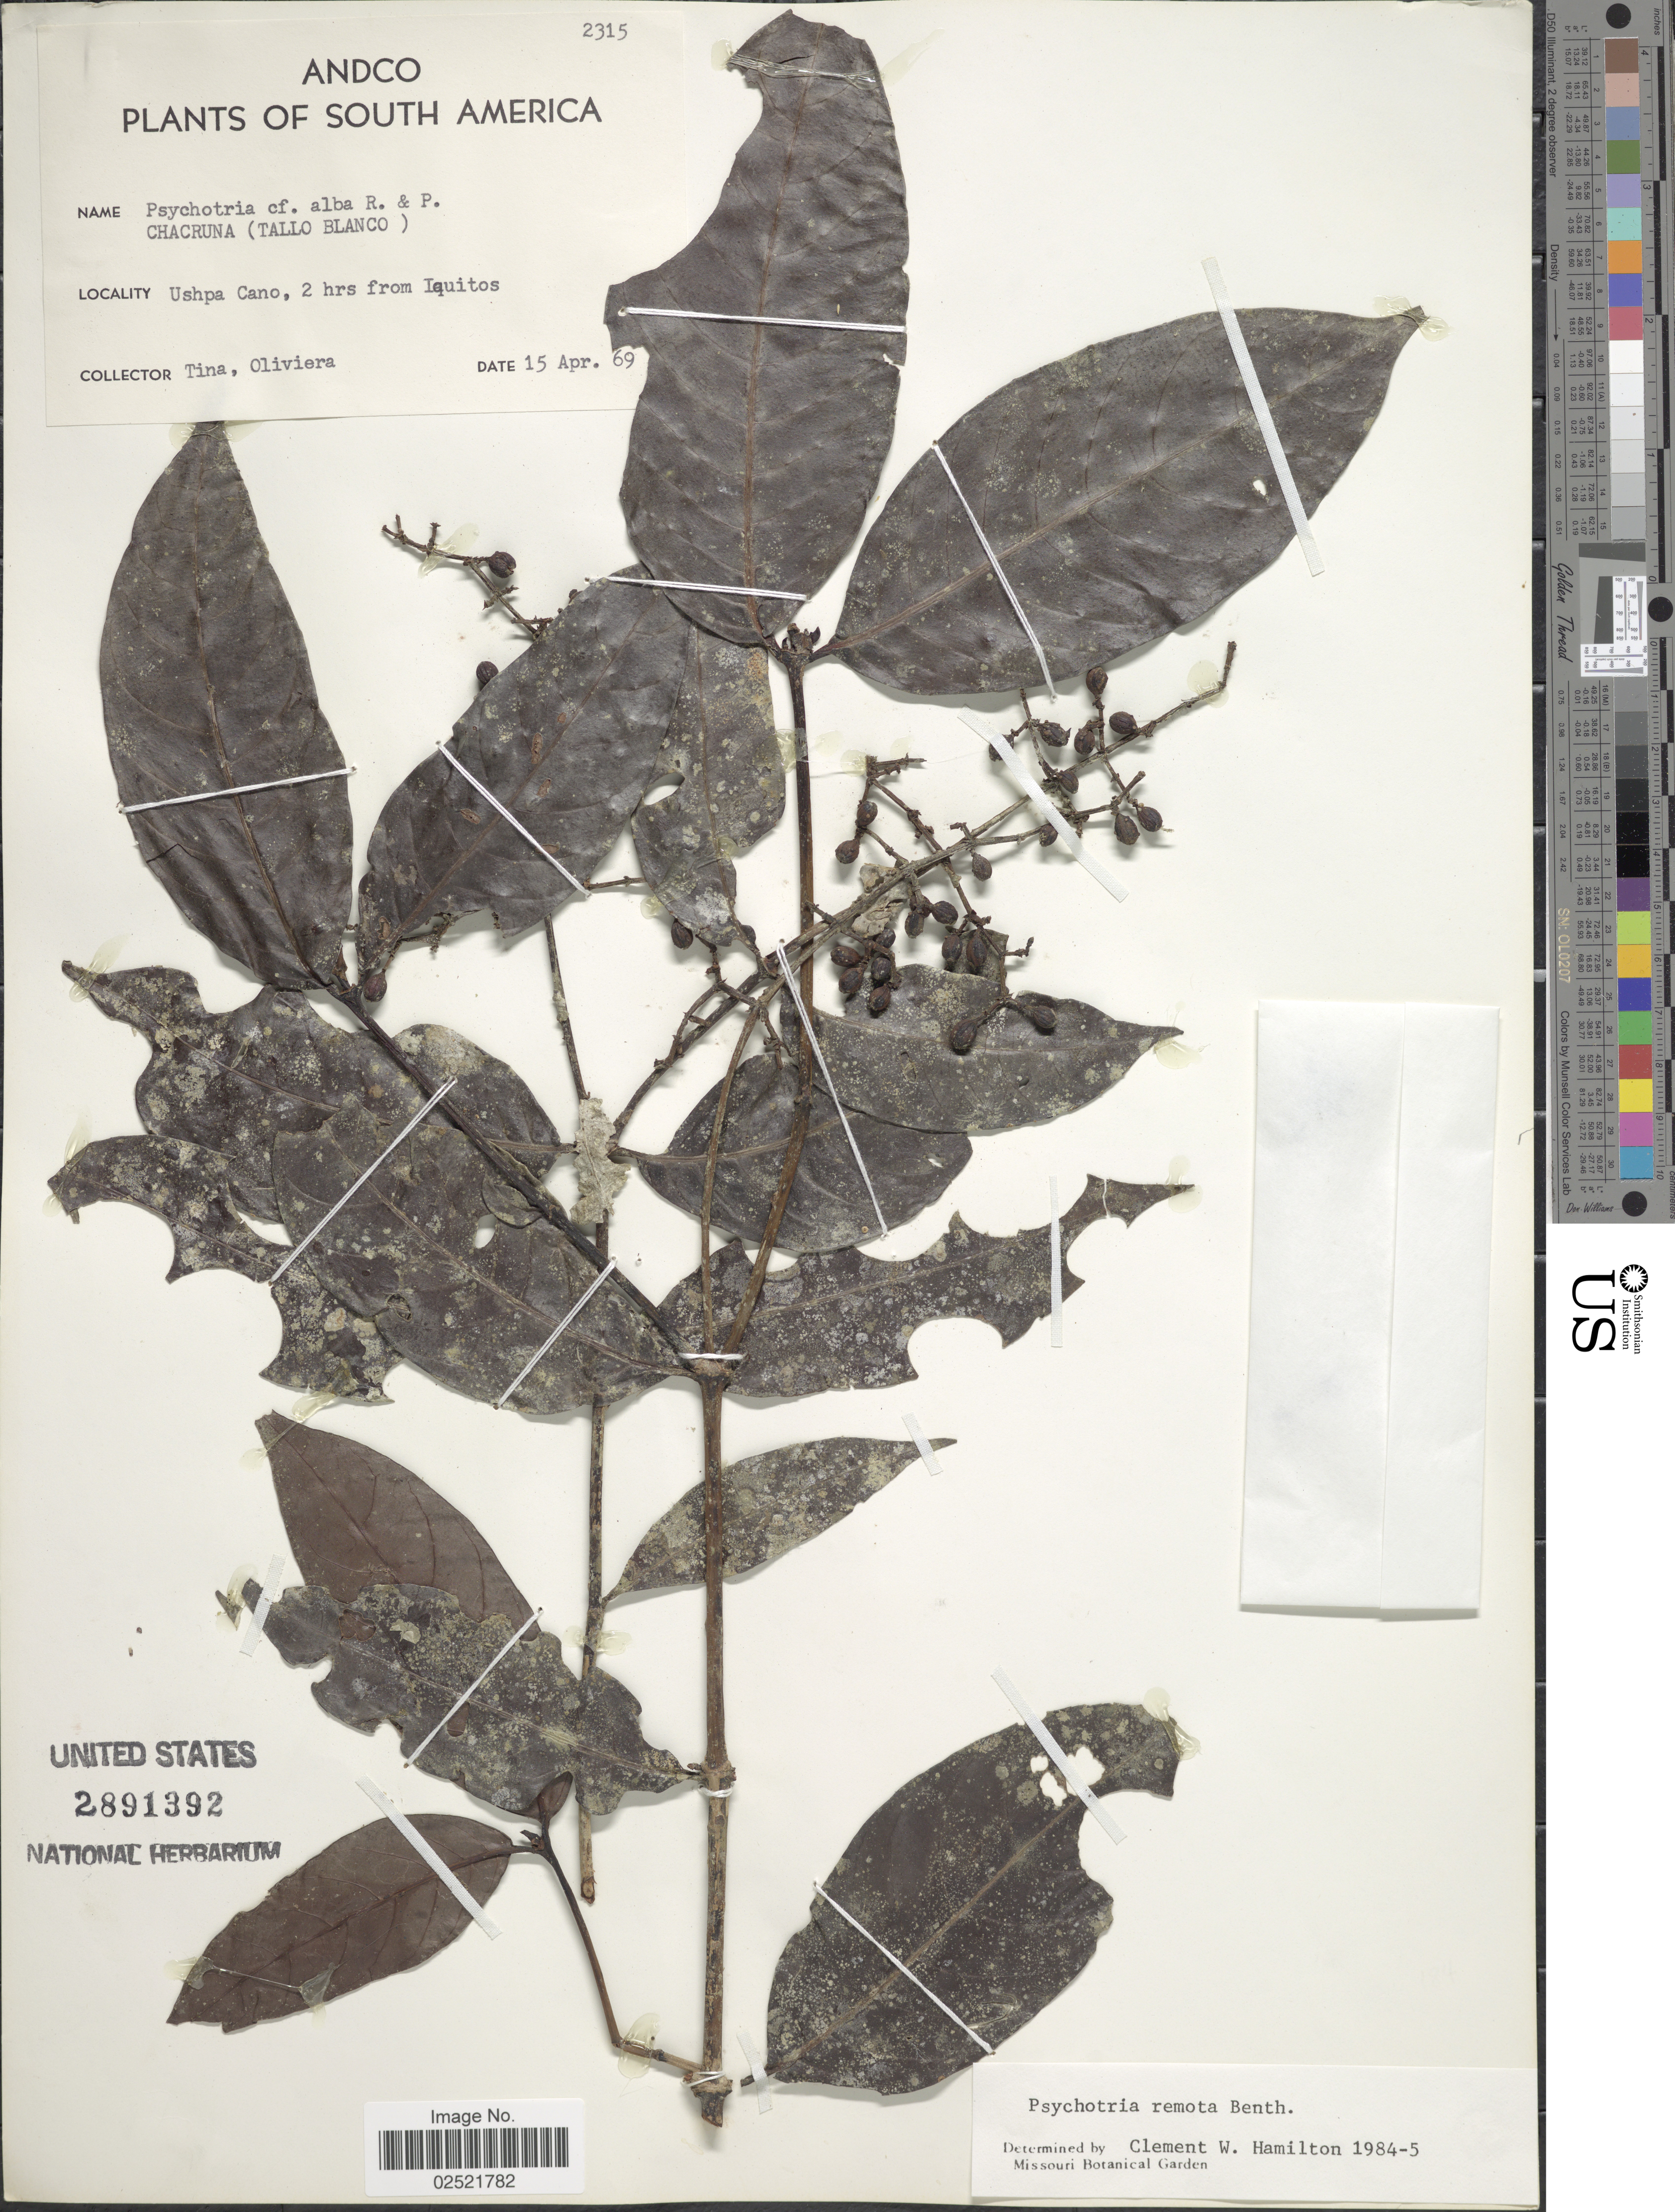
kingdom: Plantae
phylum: Tracheophyta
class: Magnoliopsida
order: Gentianales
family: Rubiaceae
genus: Psychotria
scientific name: Psychotria remota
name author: Benth.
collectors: T. Oliviera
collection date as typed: Transcribed d/m/y: 15/4/69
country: Peru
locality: South America, Ushpa Cano, 2 hrs from Iquitos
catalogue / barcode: US 2891392